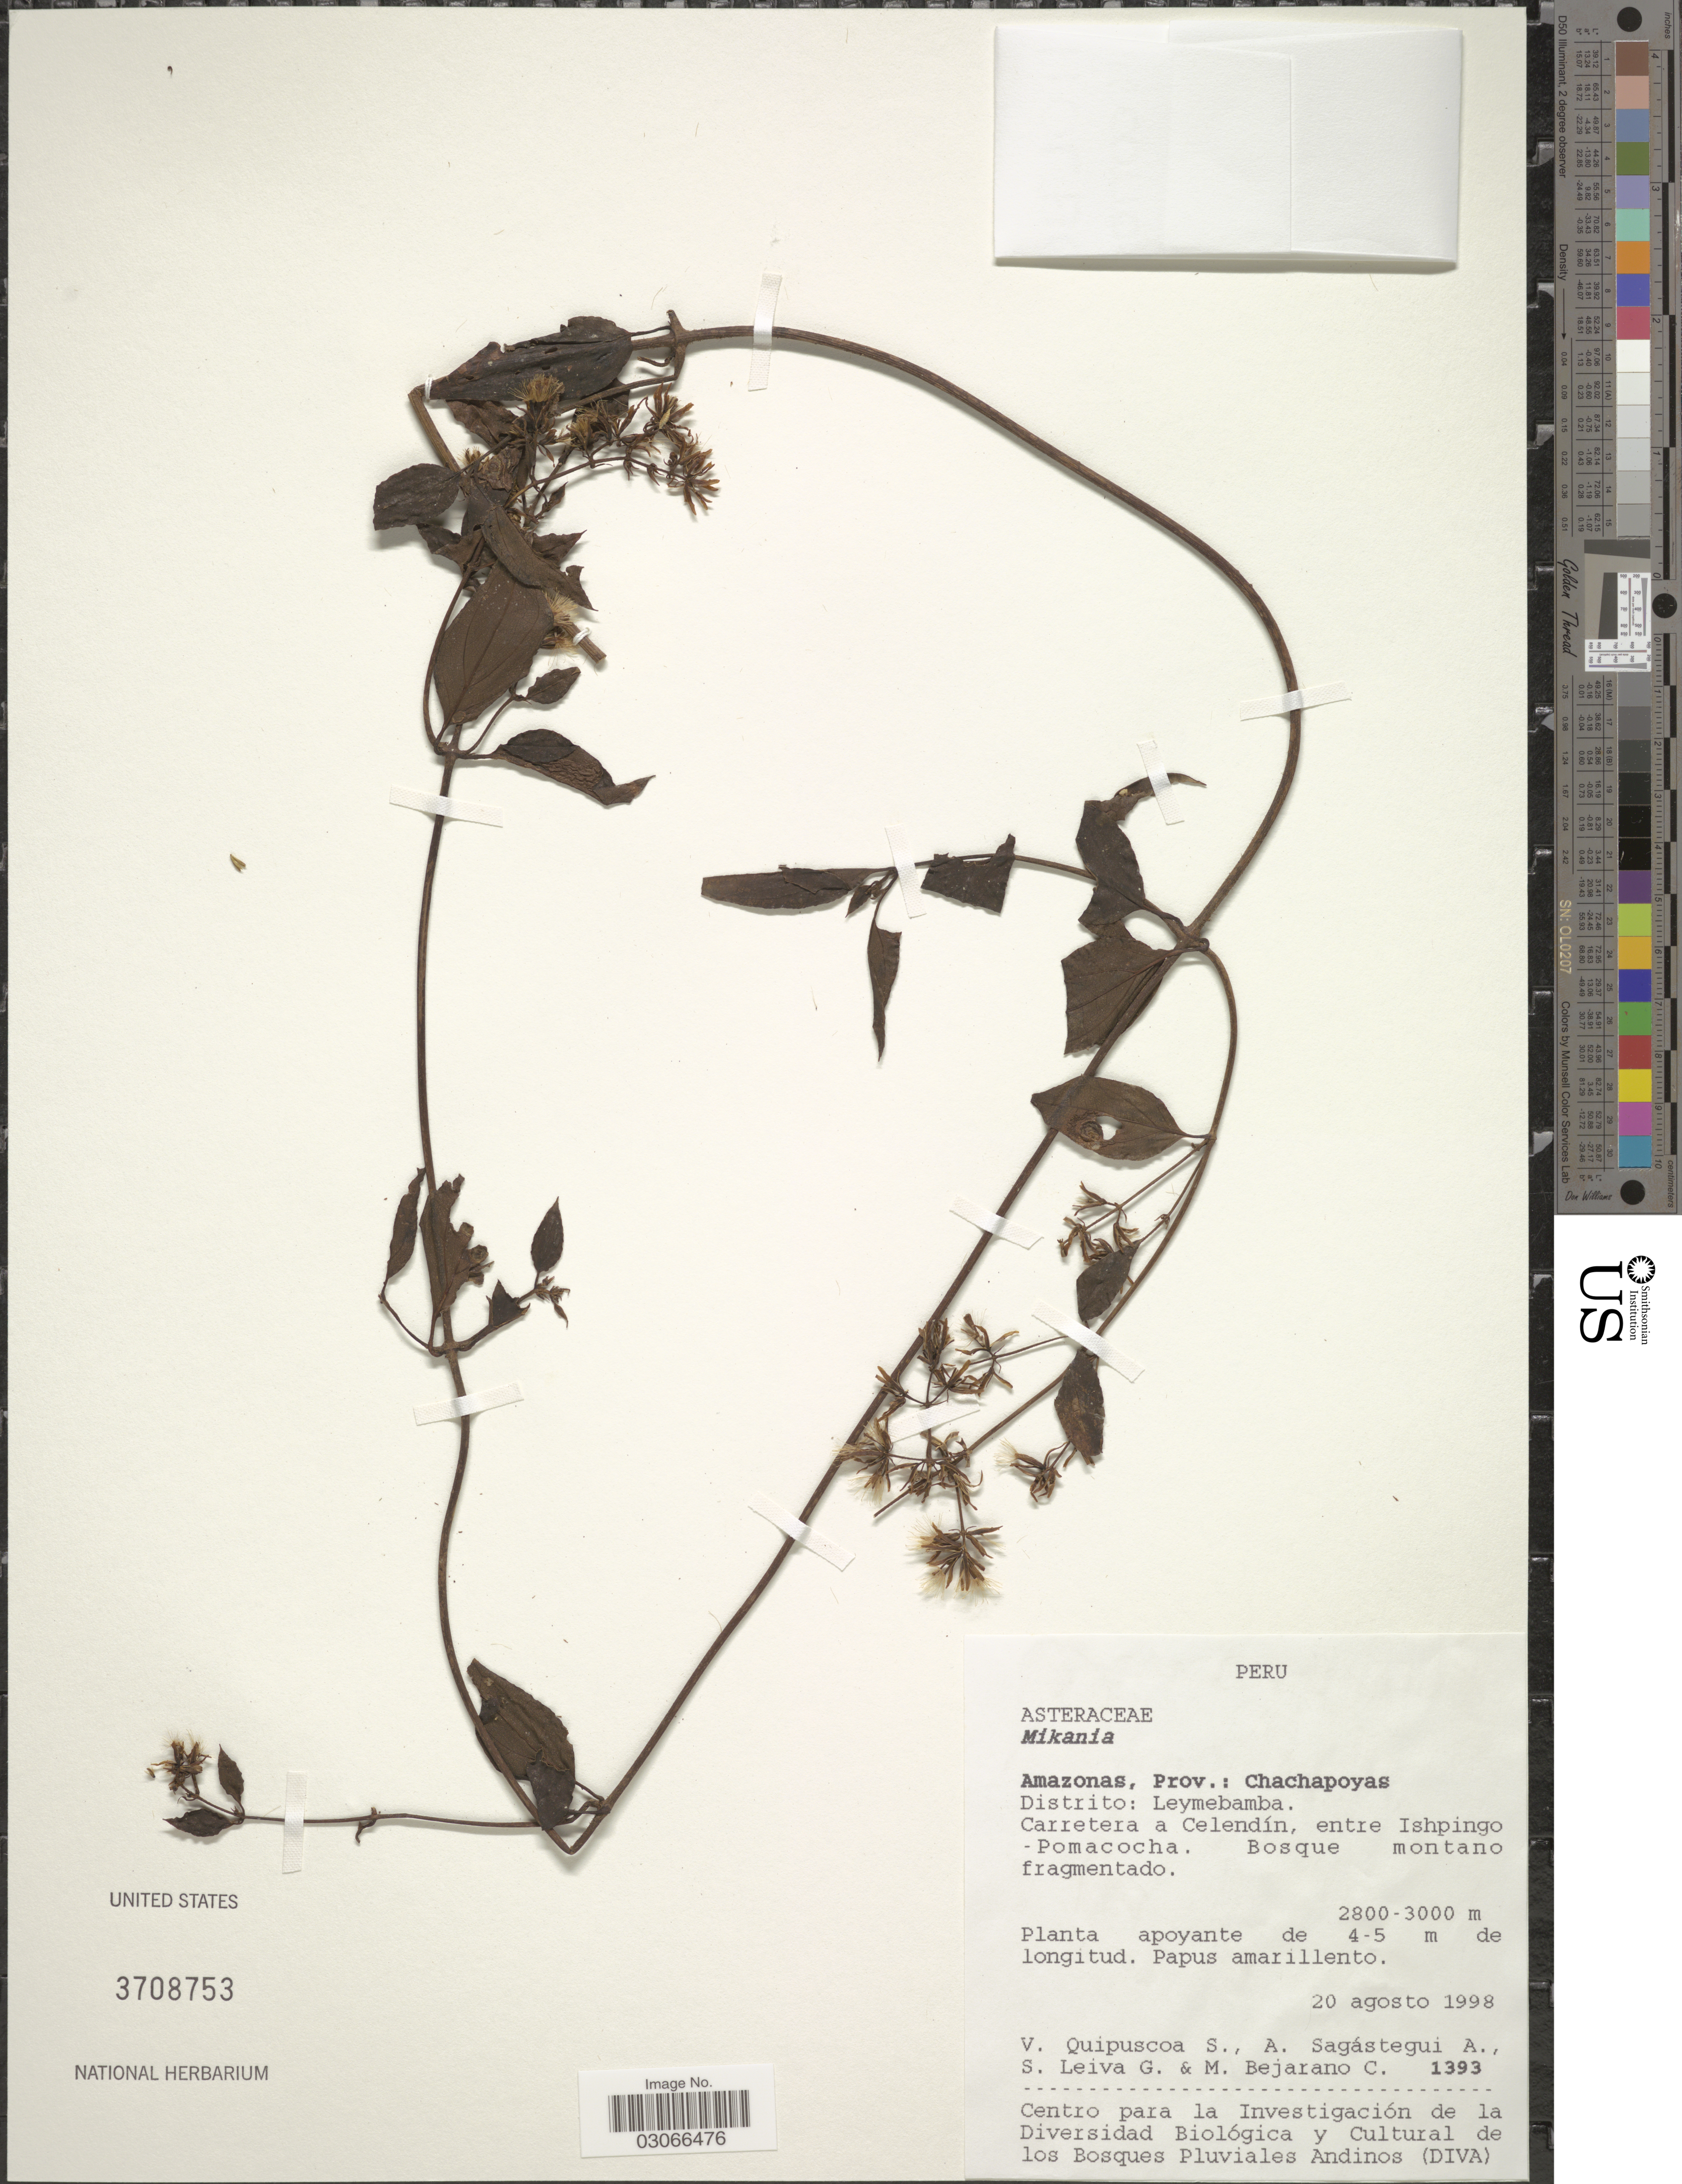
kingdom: Plantae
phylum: Tracheophyta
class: Magnoliopsida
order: Asterales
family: Asteraceae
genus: Mikania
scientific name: Mikania sp.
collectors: V. Quipuscoa S., A. Sagástegui A., S. Leiva G. & M. Bejarano C.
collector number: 1393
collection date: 1998-08-20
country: Peru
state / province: Amazonas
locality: Prov.: Chachapoyas Distrito: Leymebamba. Carretera a Celendín, entre Ishpingo - Pomacocha. Bosque montano fragmentado.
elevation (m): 2800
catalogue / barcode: US 3708753